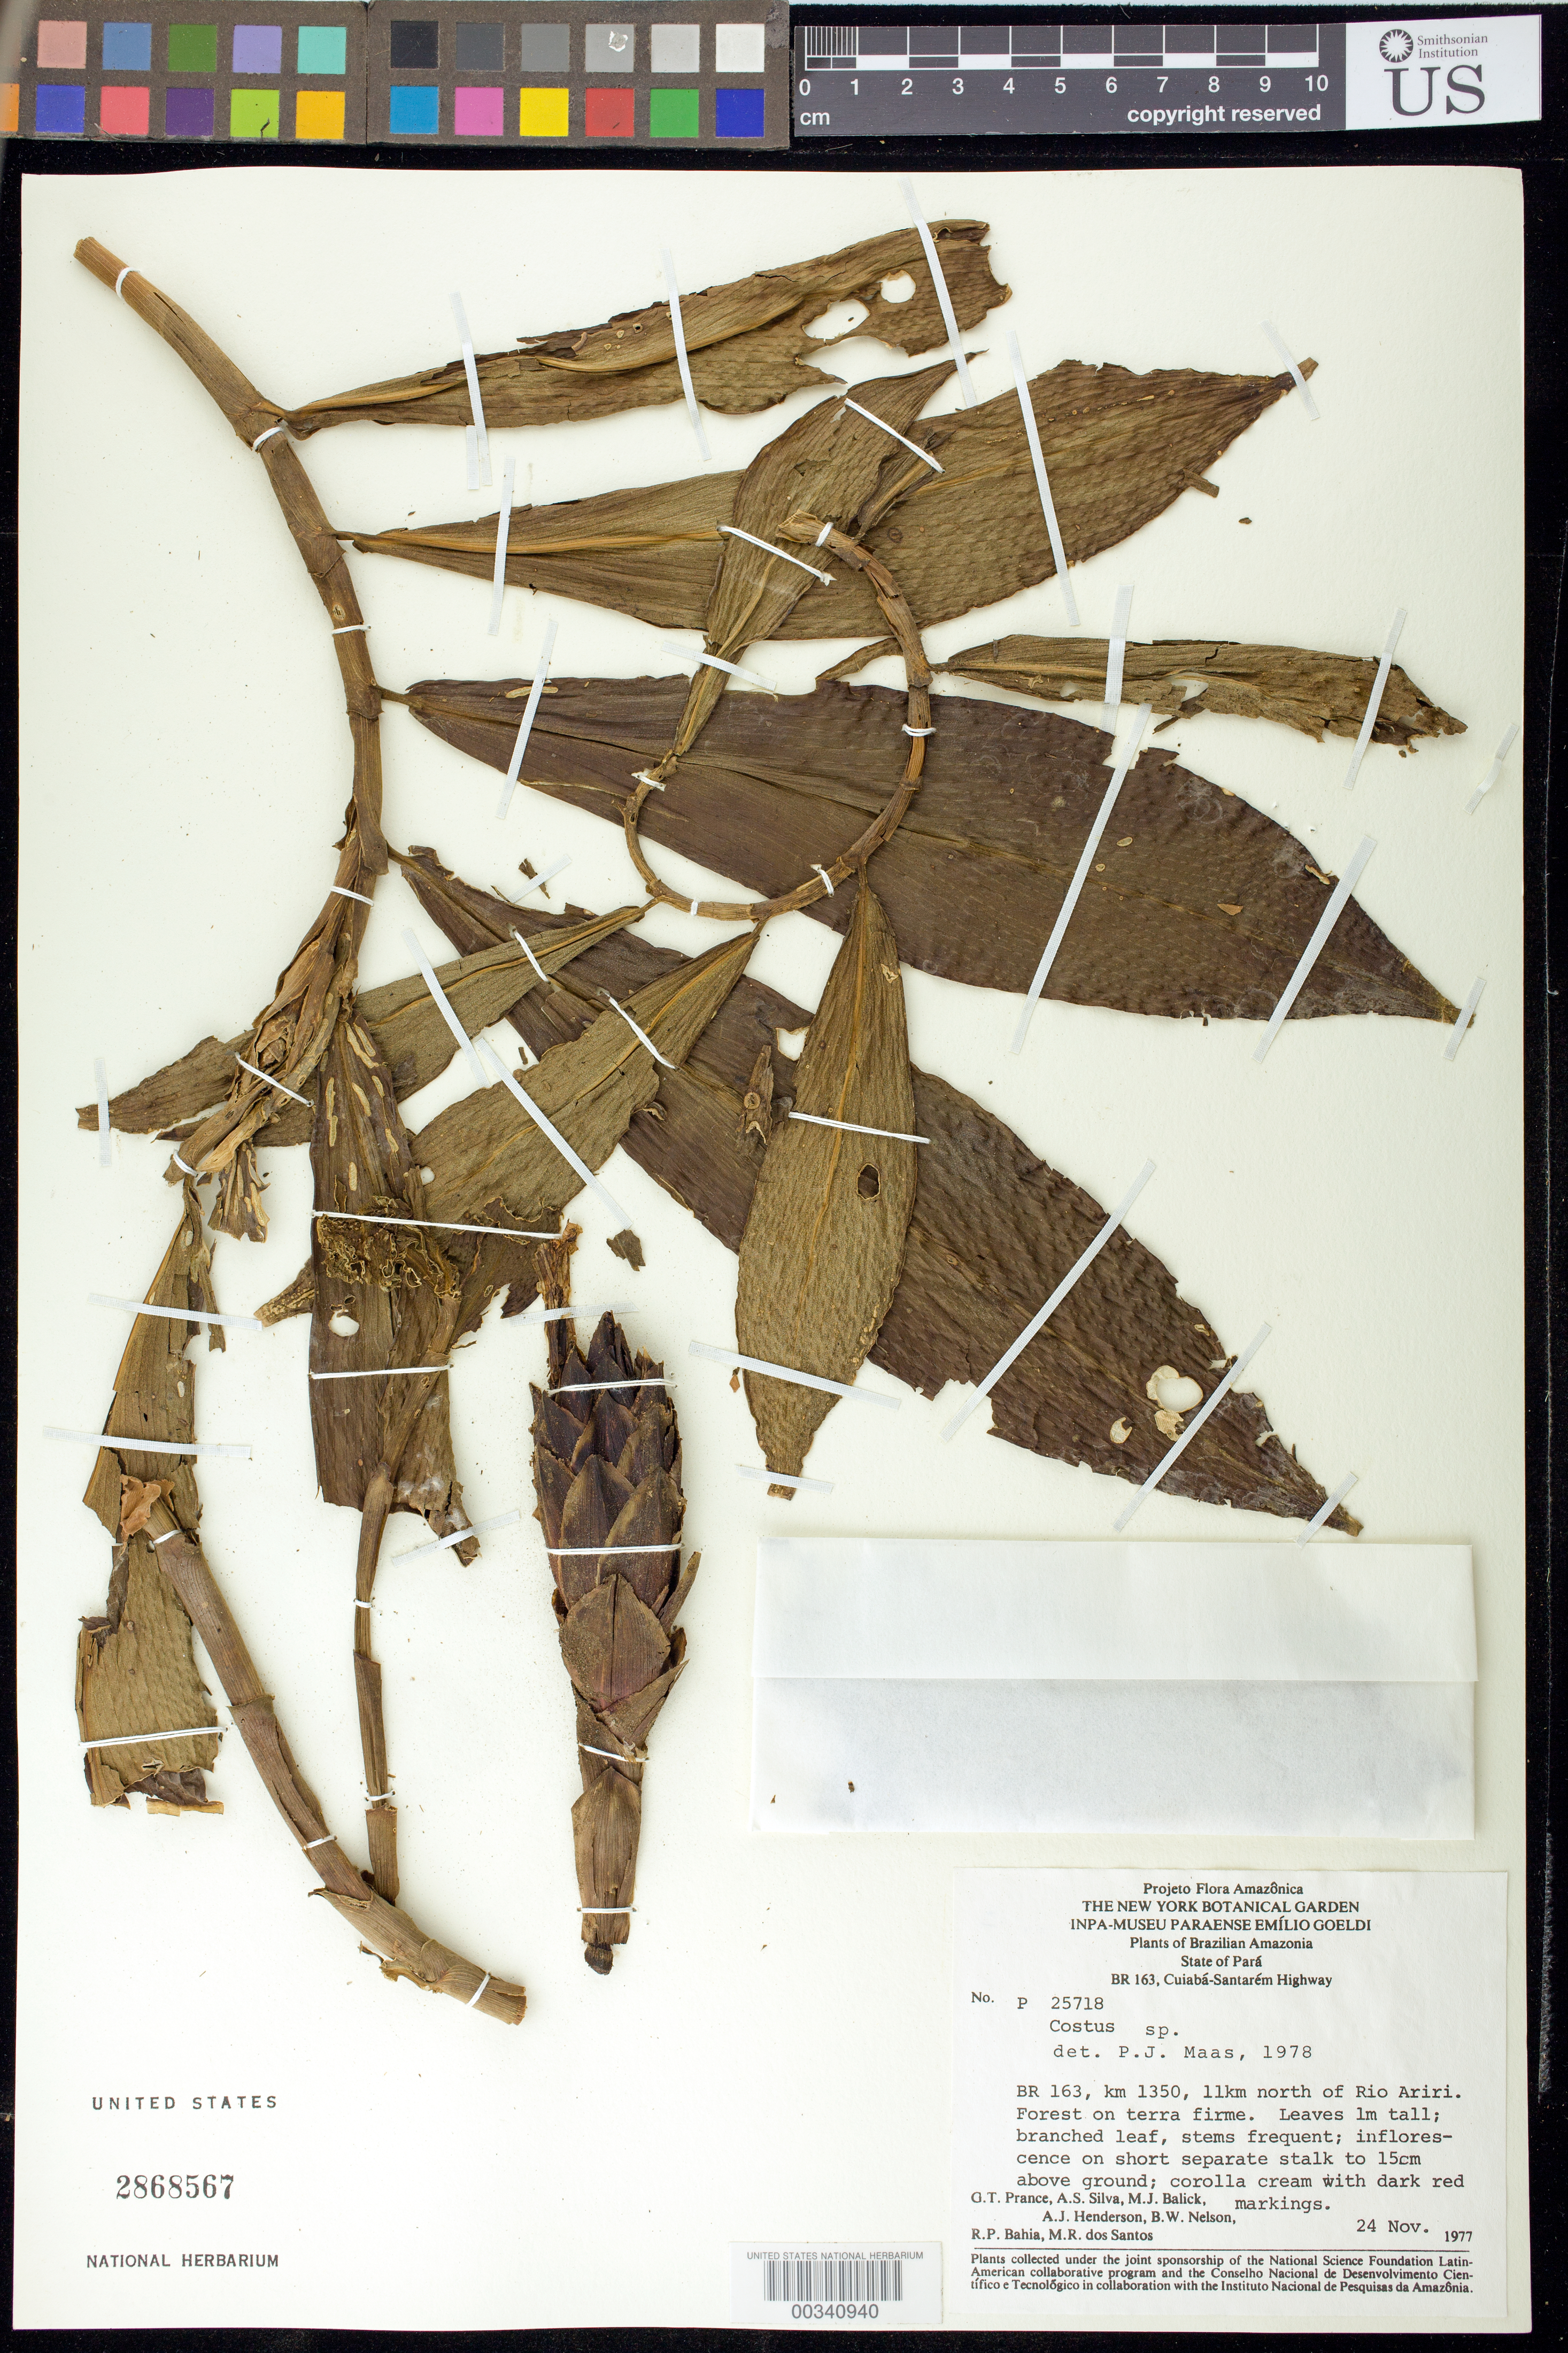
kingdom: Plantae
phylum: Tracheophyta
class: Liliopsida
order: Zingiberales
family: Costaceae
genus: Costus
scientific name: Costus sp.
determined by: Maas, Paul J. M.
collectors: G. T. Prance, F. Chagas e Silva, M. J. Balick, A. J. Henderson & B. W. Nelson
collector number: P 25718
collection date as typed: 24 Nov 1977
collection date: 1977-11-24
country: Brazil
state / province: Pará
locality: Plants of brazilian amazonia, br 163, cuiaba-santarem highway, br 163, km 1350, 11 km n of rio ariri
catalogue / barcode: US 2868567